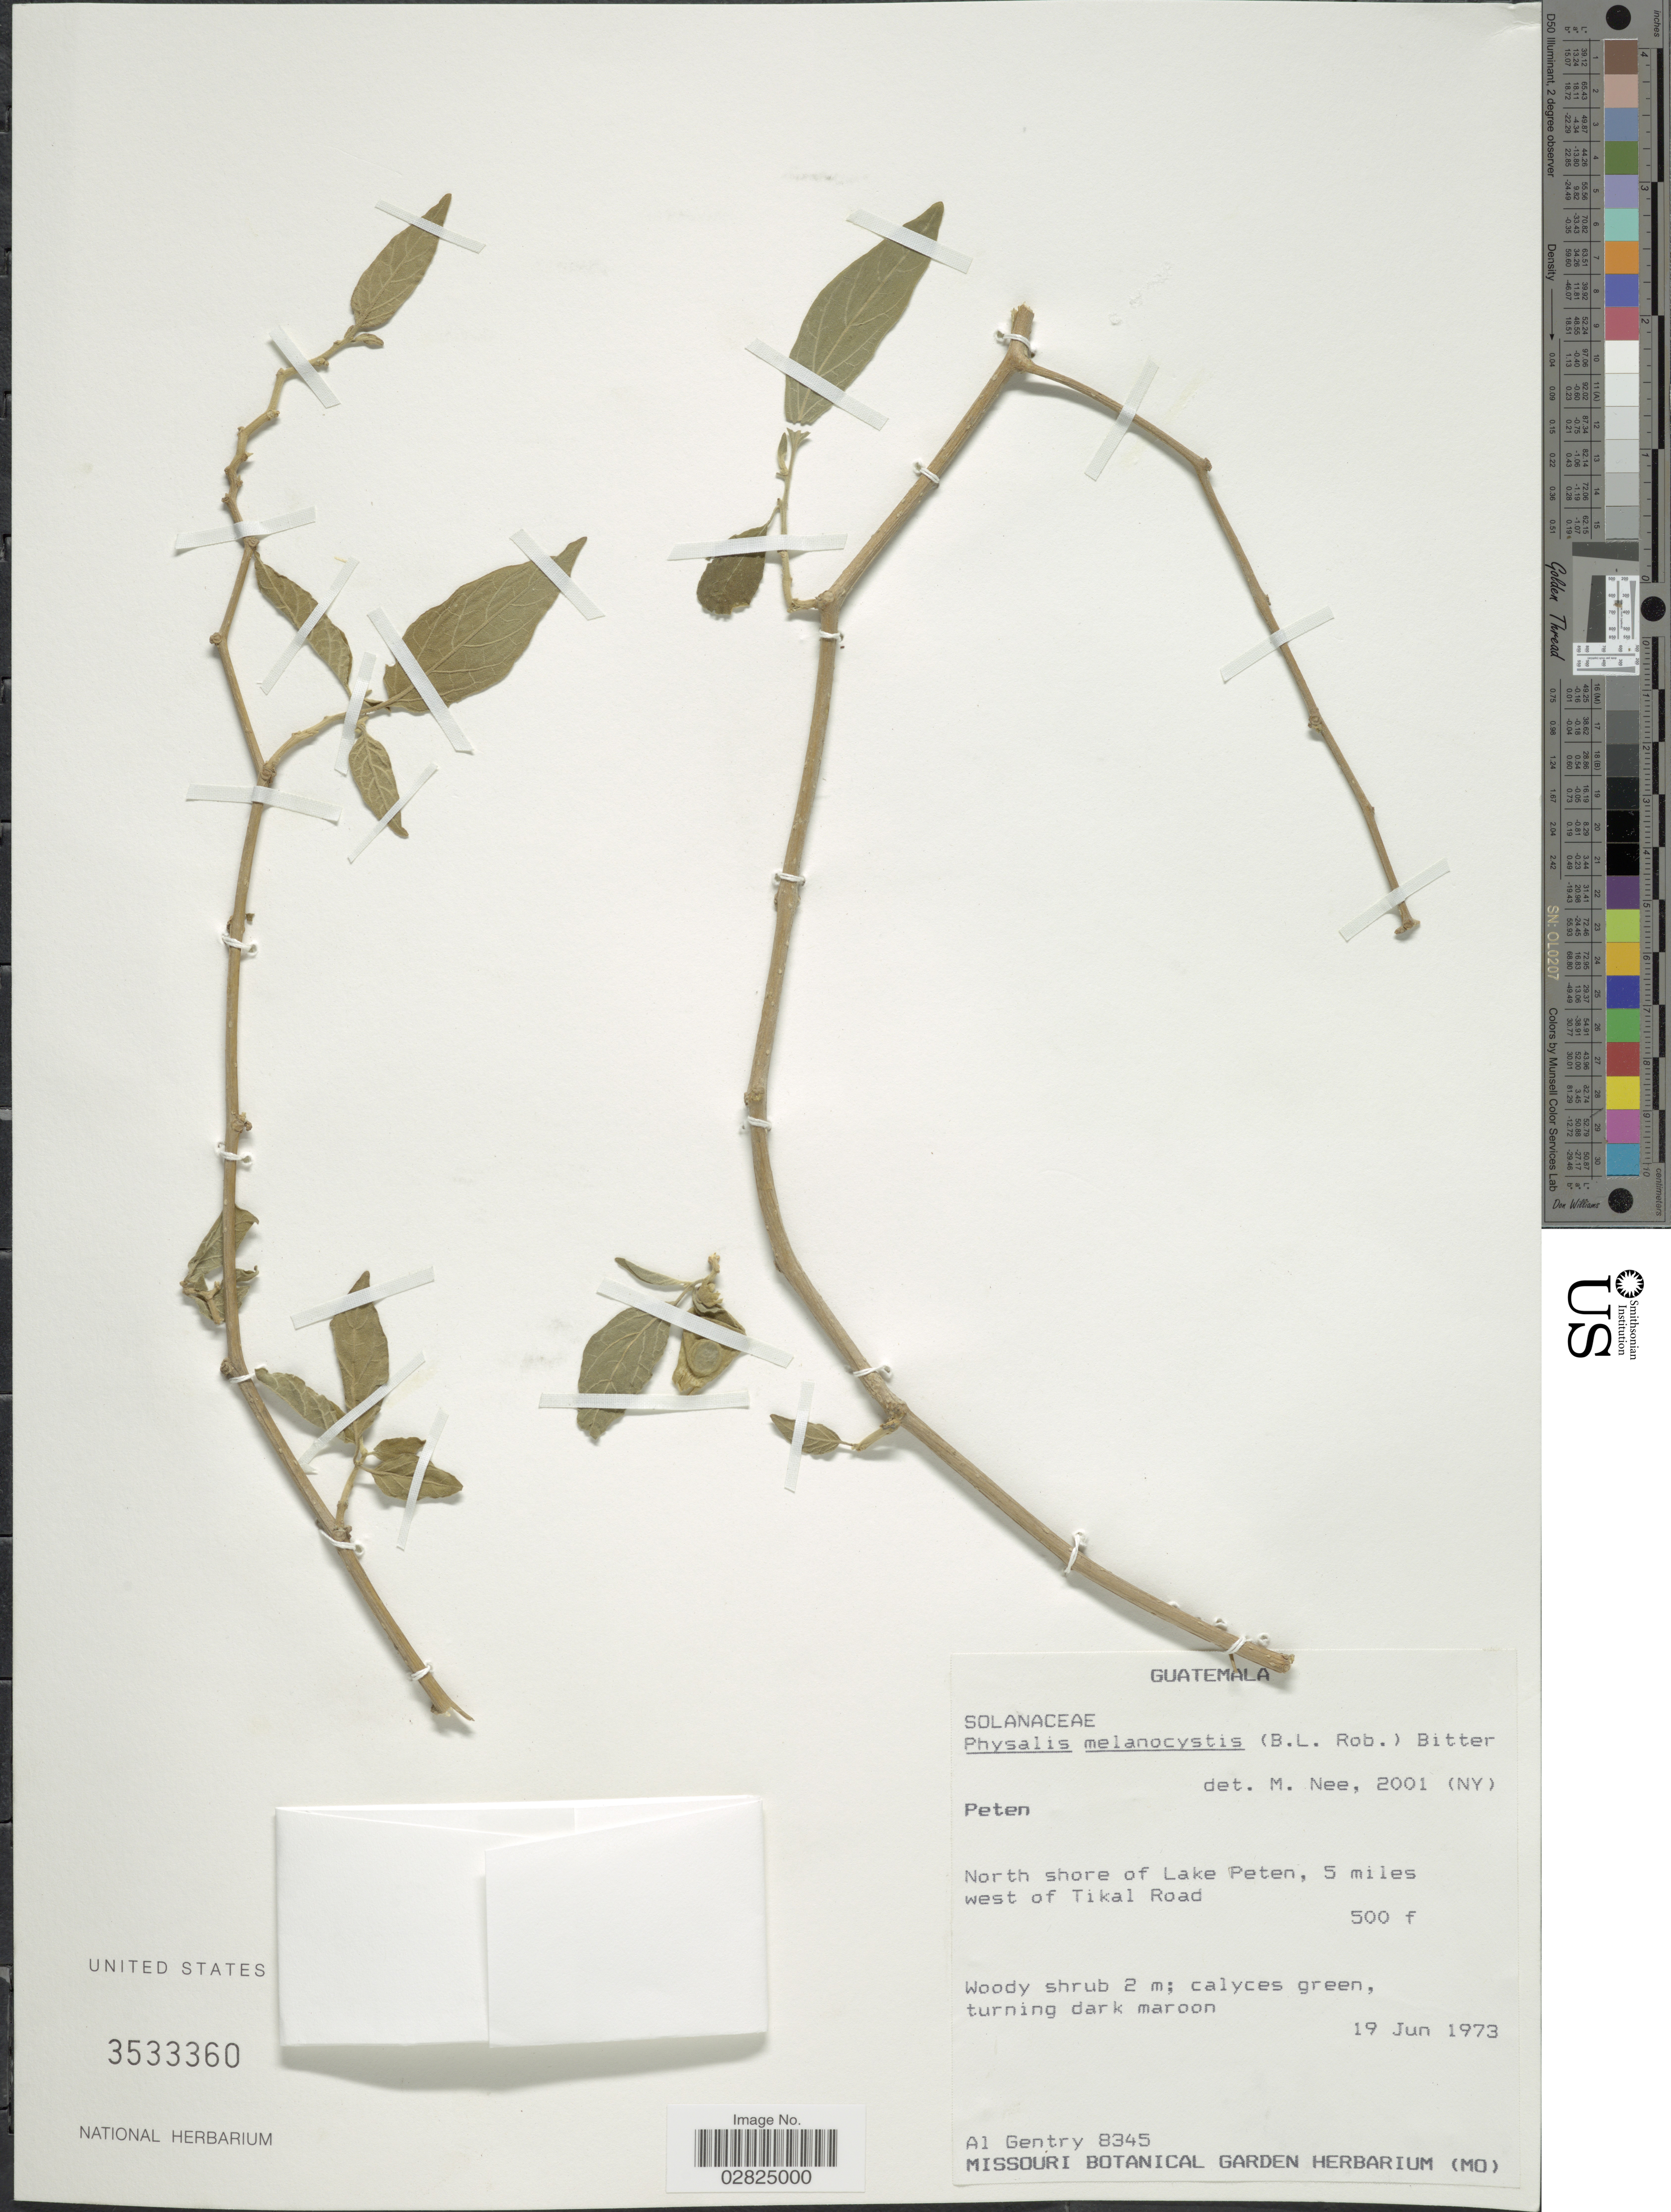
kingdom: Plantae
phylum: Tracheophyta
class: Magnoliopsida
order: Solanales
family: Solanaceae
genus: Physalis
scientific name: Physalis melanocystis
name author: (B.L. Rob.) Bitter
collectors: A. H. Gentry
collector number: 8345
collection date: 1973-06-19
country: Guatemala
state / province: El Petén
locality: Peten. North shore of Lake Peten, 5 miles west of Tikali Road.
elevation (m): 152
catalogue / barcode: US 3533360